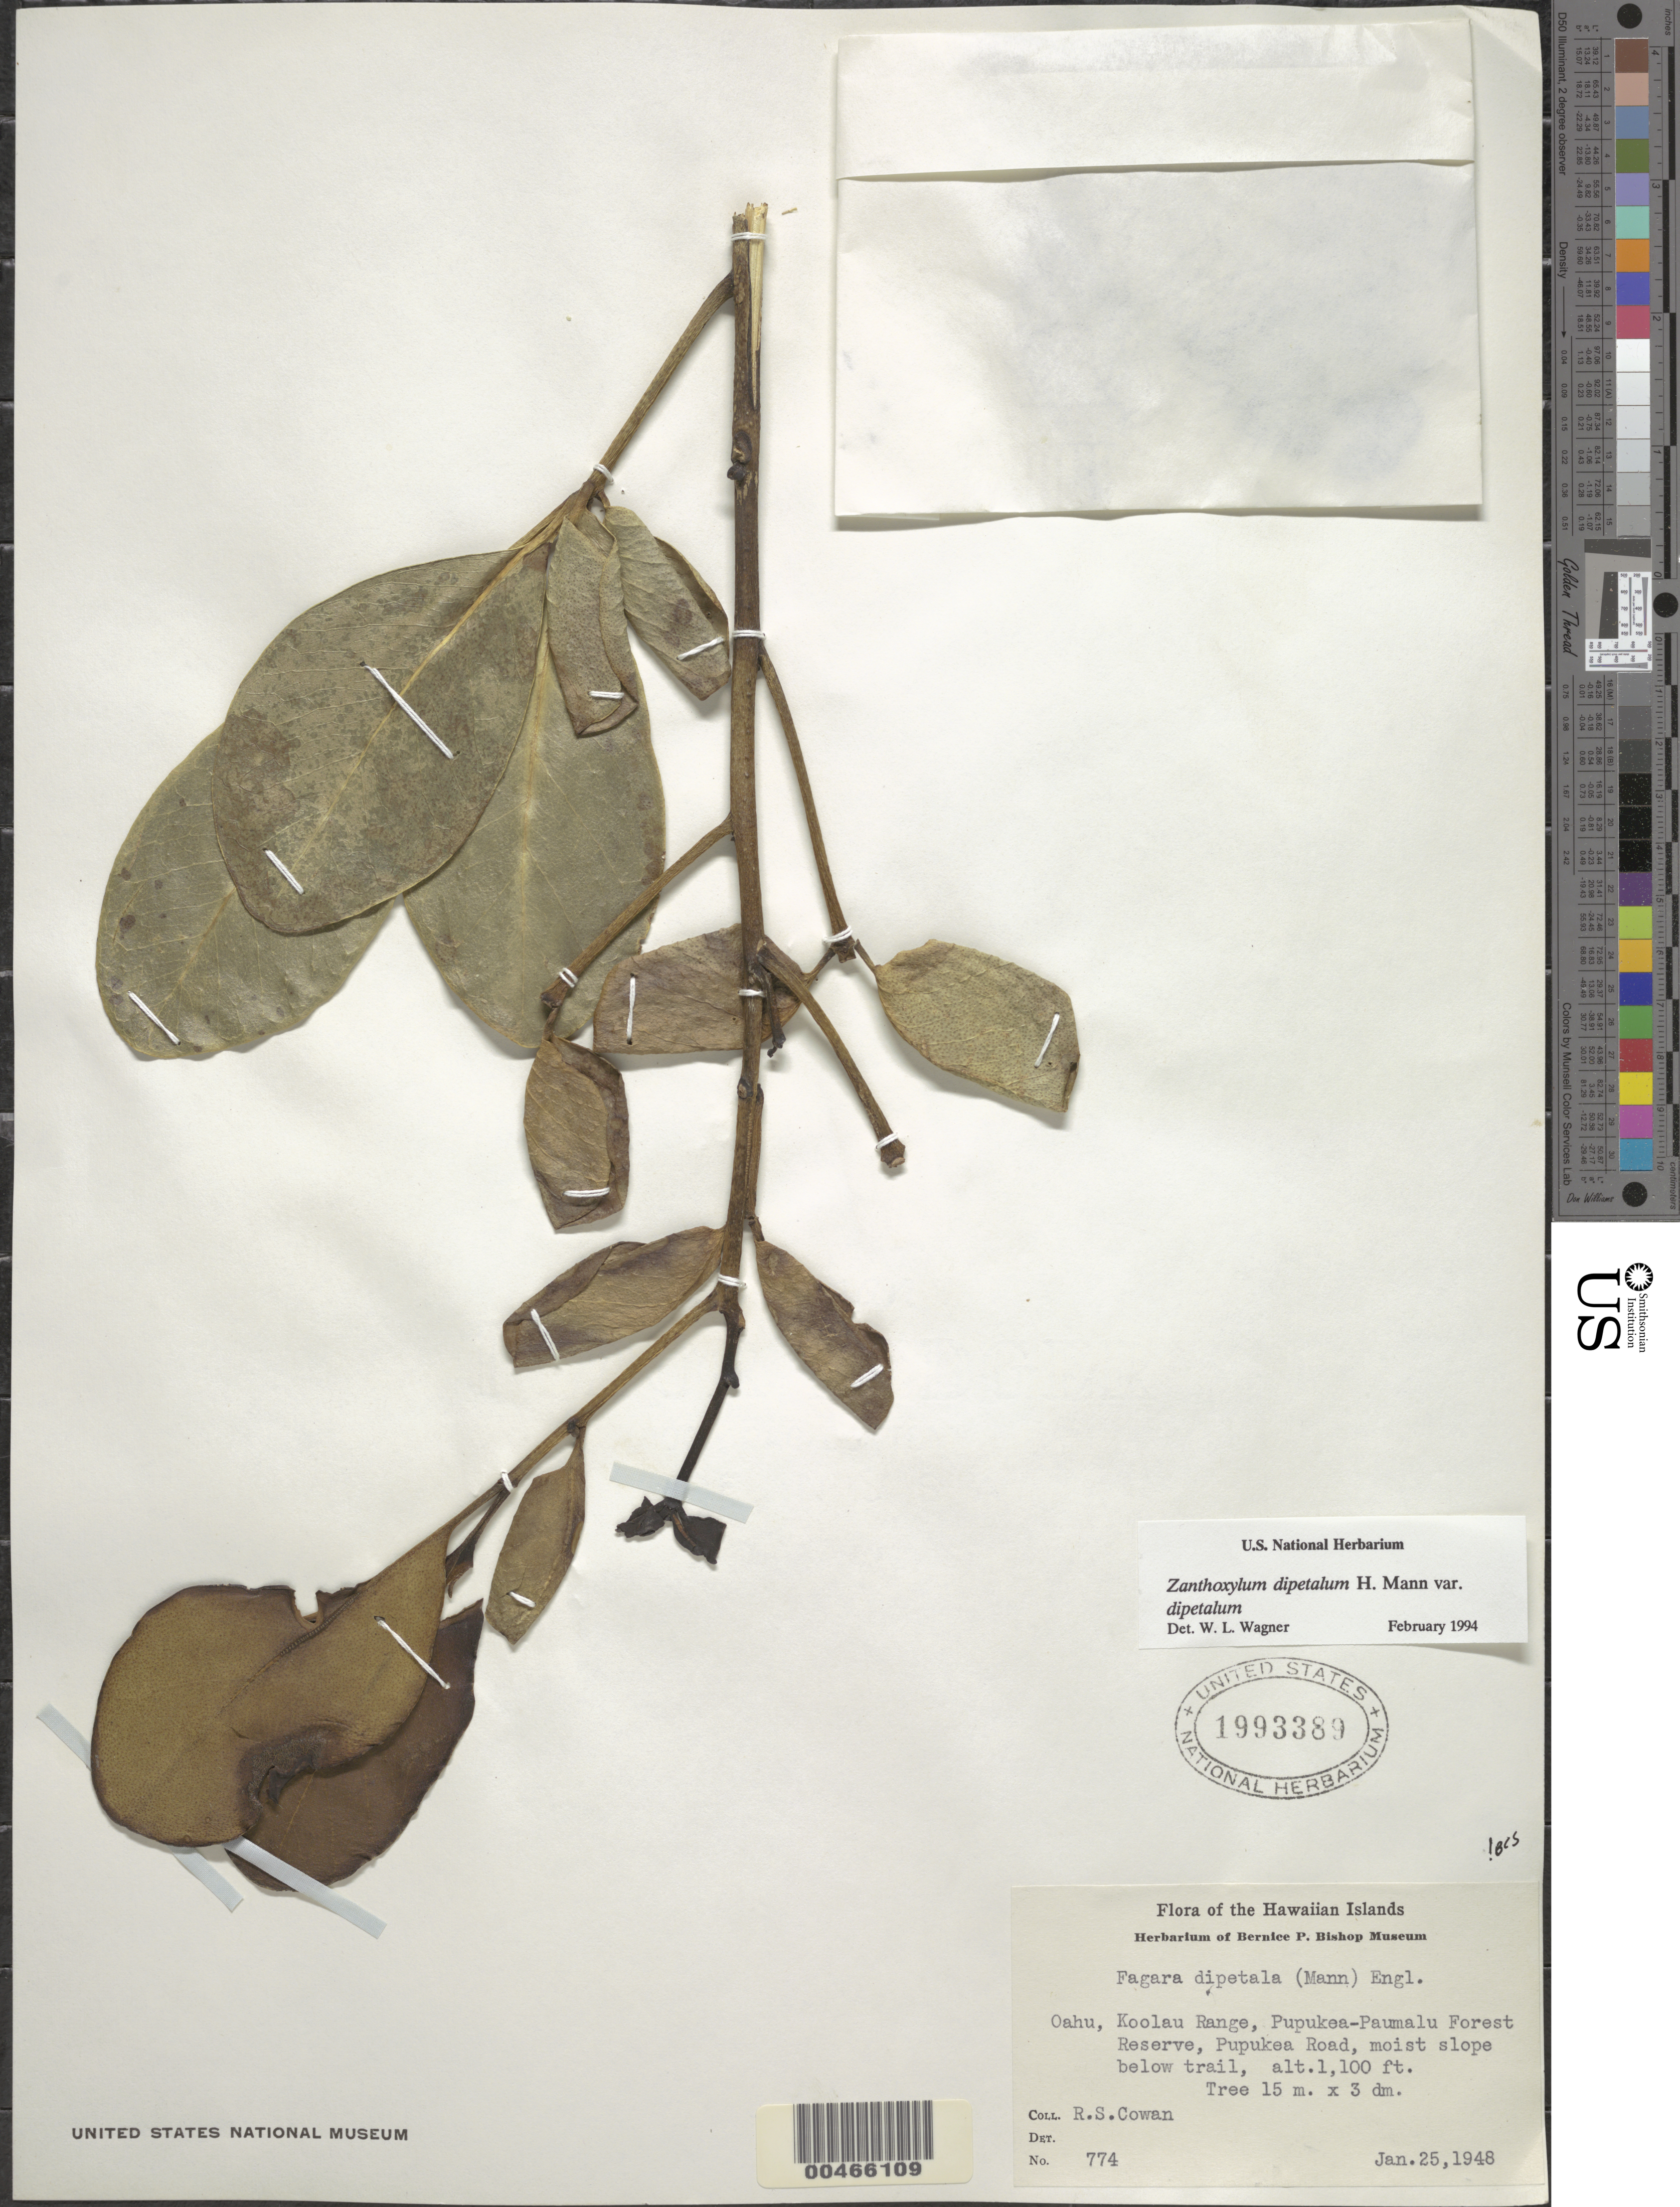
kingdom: Plantae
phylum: Tracheophyta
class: Magnoliopsida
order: Sapindales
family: Rutaceae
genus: Zanthoxylum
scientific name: Zanthoxylum dipetalum var. dipetalum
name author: H. Mann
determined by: Wagner, W. L., (BOT), Smithsonian Institution - National Museum of Natural History (UNITED STATES)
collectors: R. S. Cowan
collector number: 774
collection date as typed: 25 Jan 1948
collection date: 1948-01-25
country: United States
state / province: Hawaii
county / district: Honolulu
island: Oahu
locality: Koolau Range, Pupukea-Paumalu Forest Reserve, Pupukea Road, slope below trail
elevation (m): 335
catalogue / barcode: US 1993389